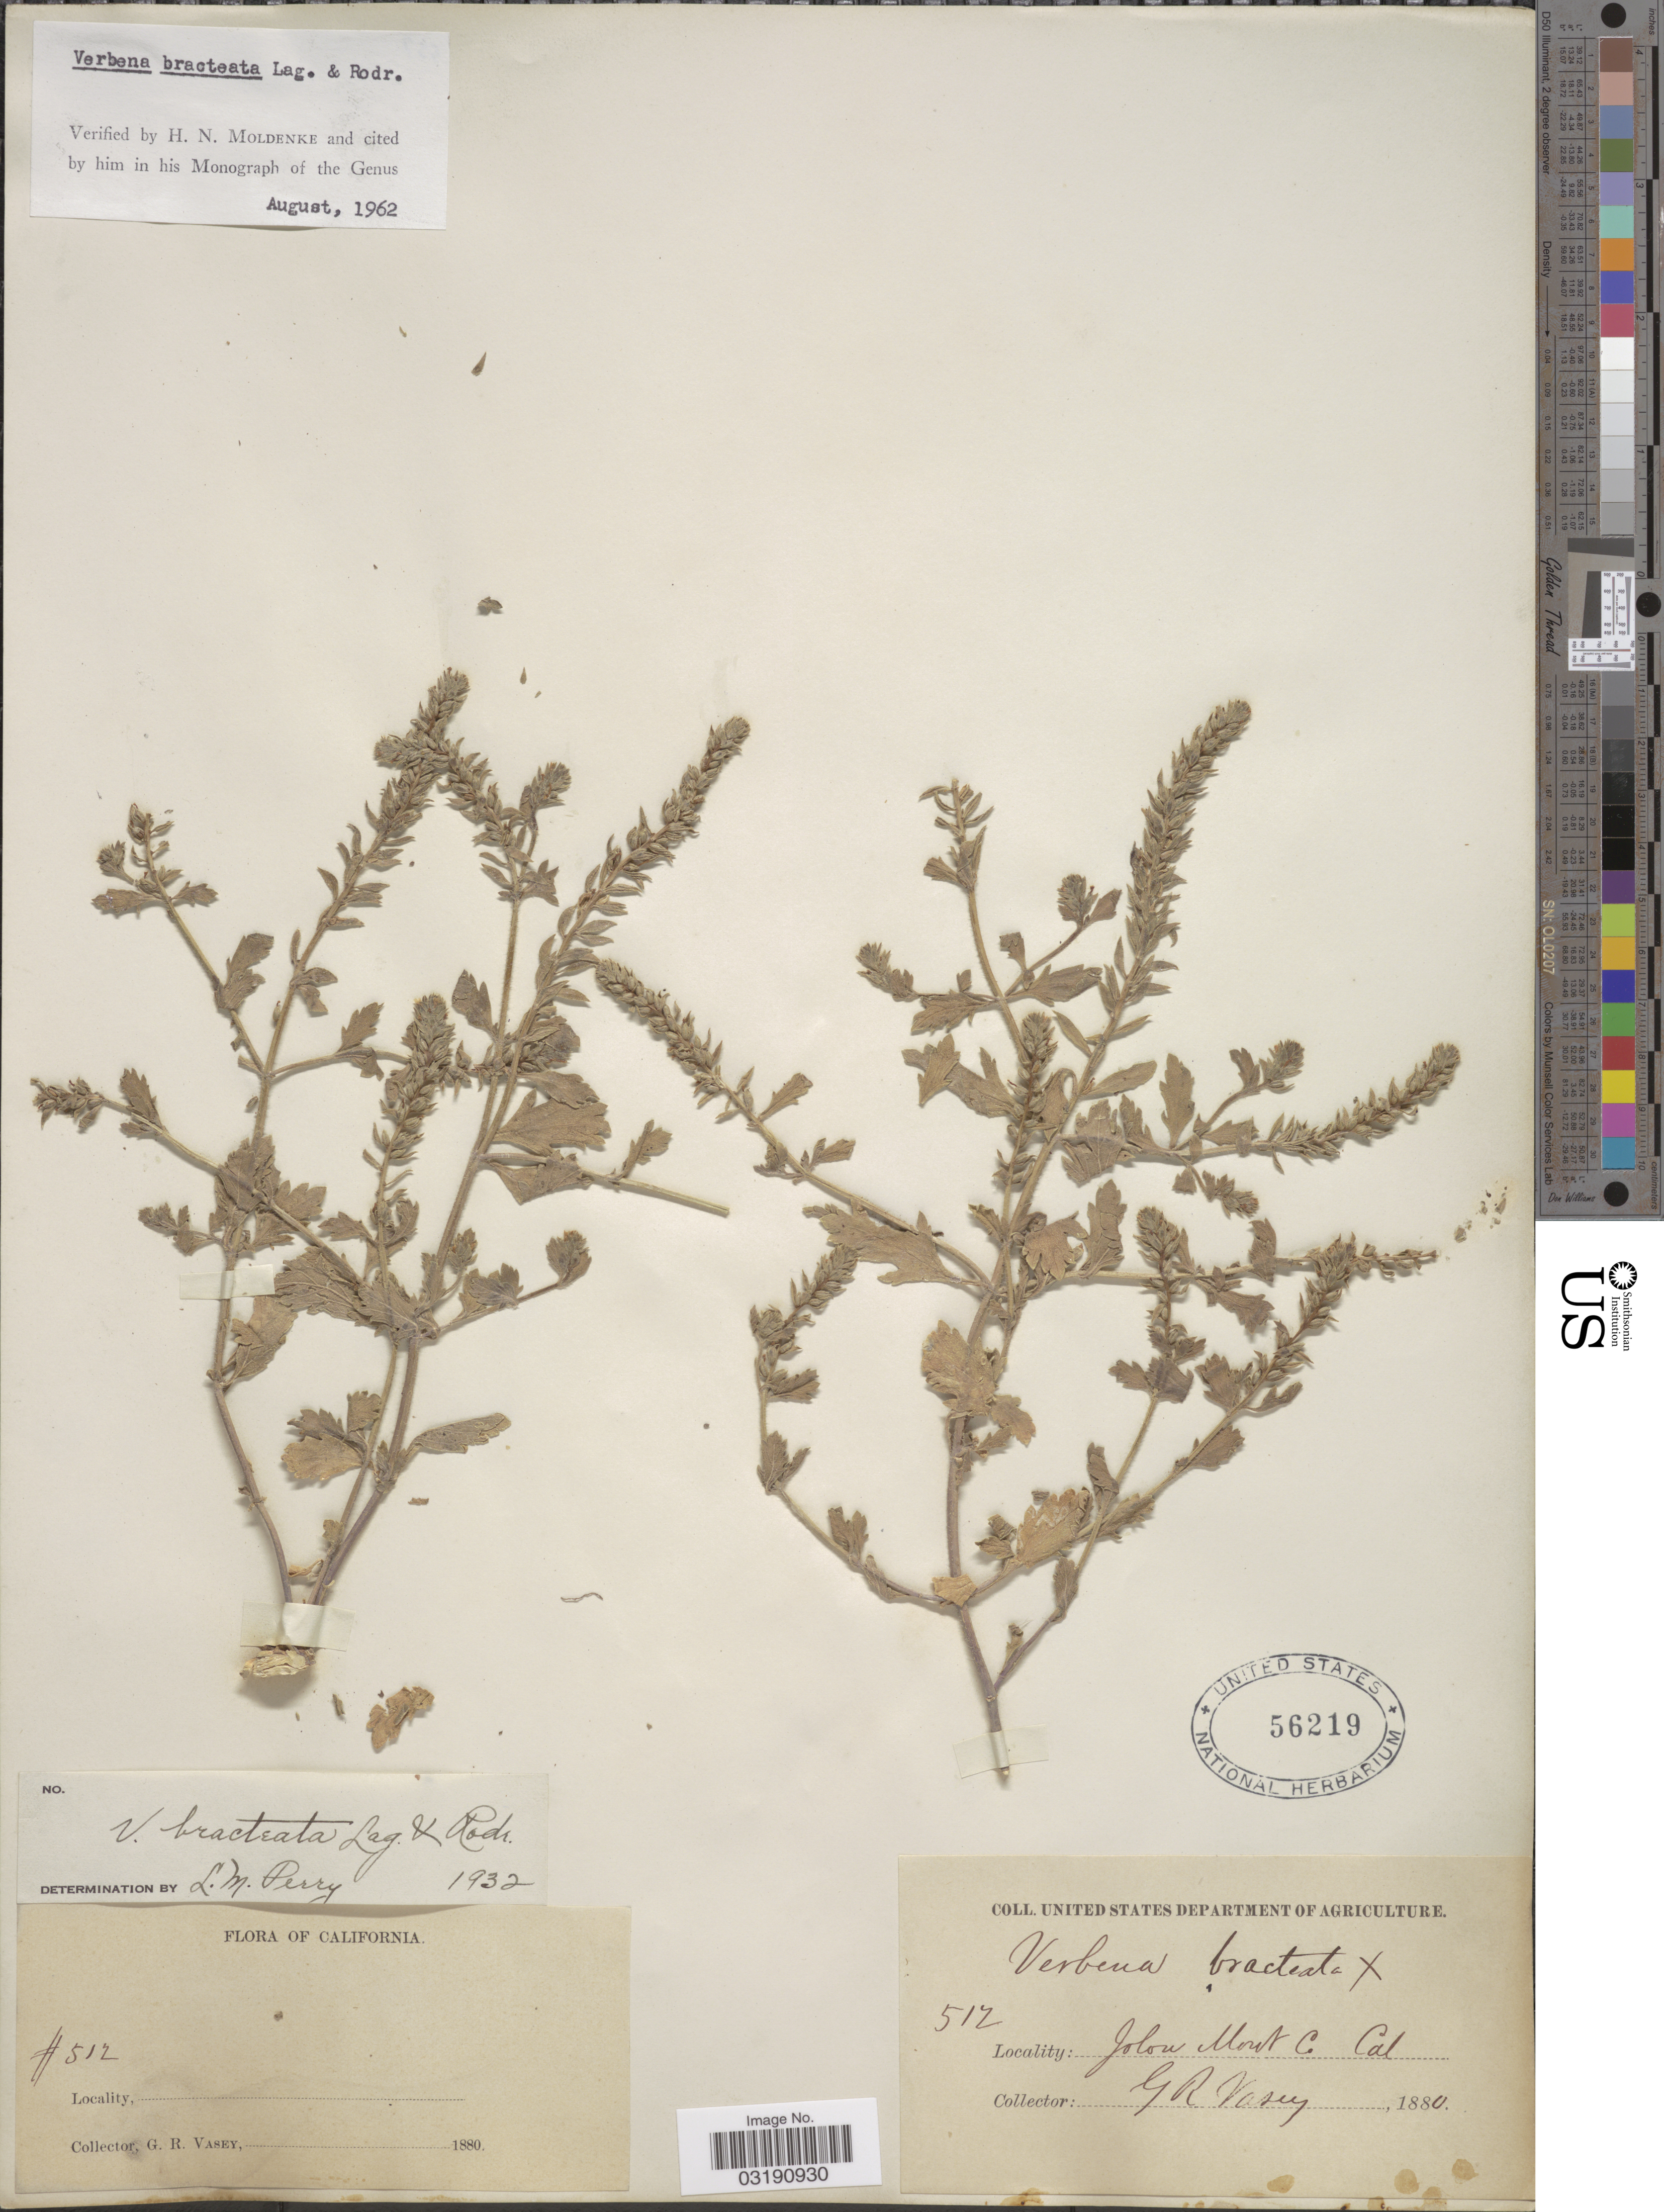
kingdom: Plantae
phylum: Tracheophyta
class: Magnoliopsida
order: Lamiales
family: Verbenaceae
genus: Verbena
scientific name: Verbena bracteata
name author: Cav. ex Lag. & Rodr.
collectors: G. R. Vasey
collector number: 512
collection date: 1880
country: United States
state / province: California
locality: Jolon Mont. Co.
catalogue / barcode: US 56219